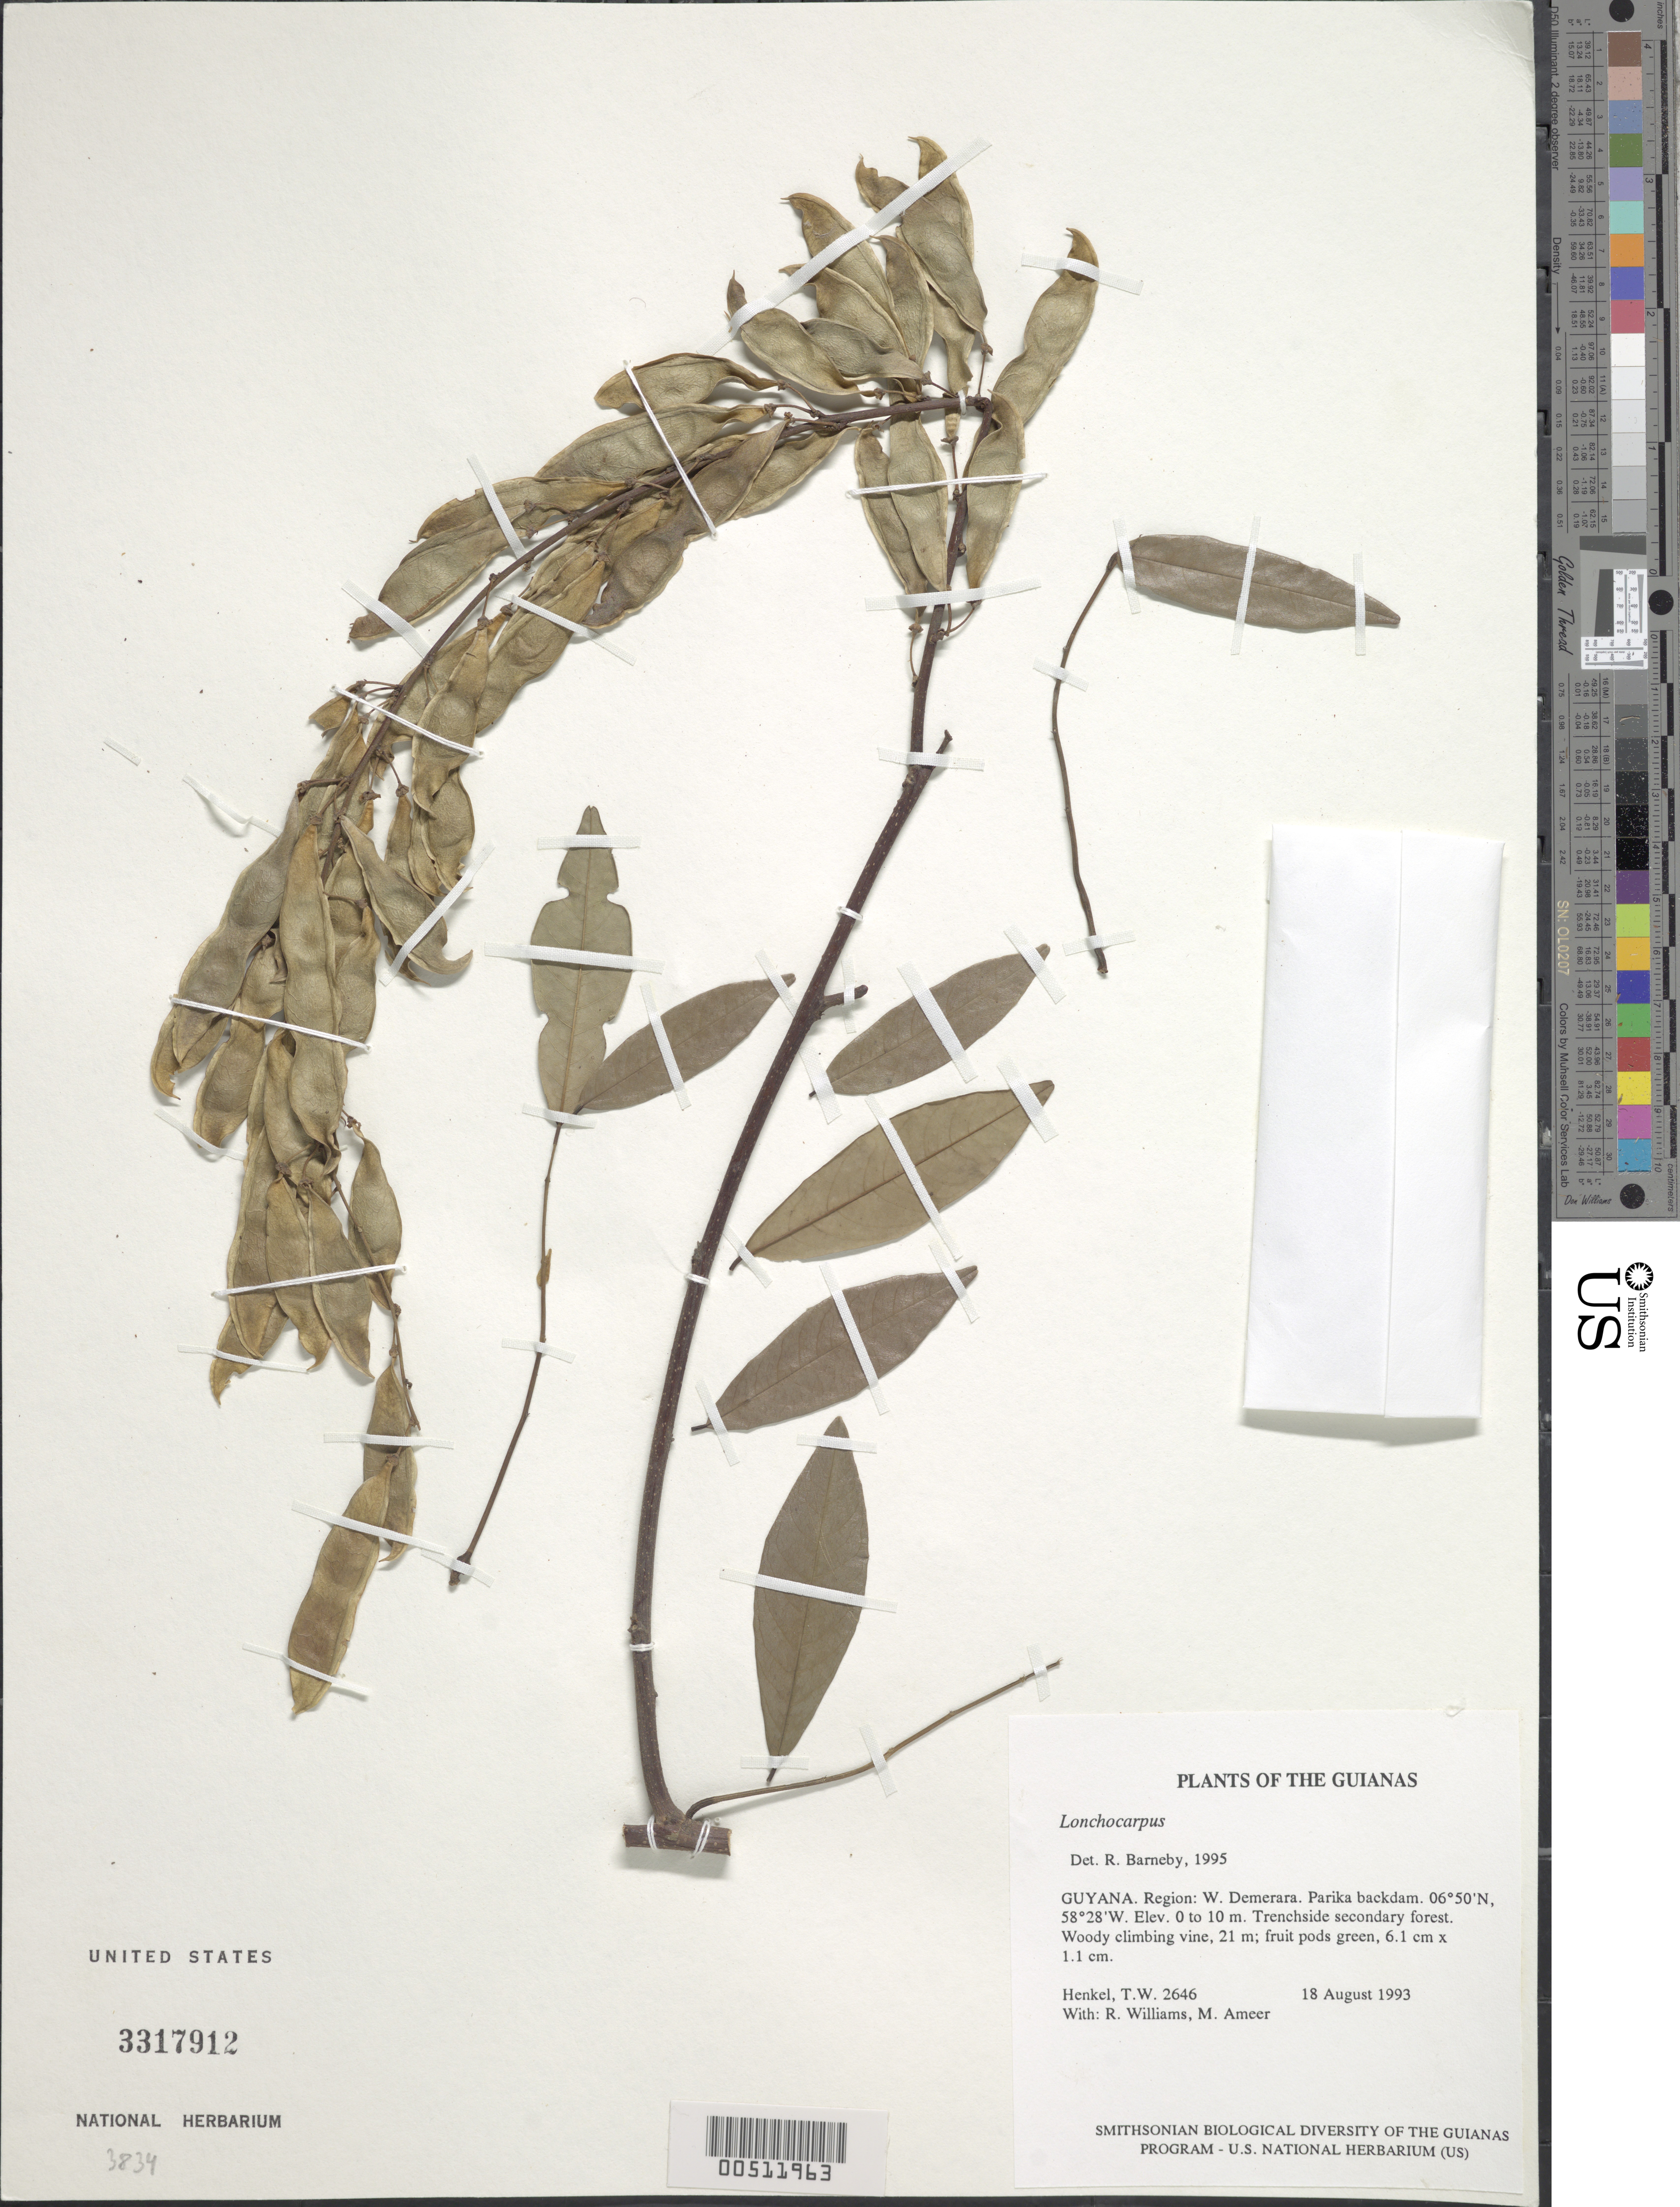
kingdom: Plantae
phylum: Tracheophyta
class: Magnoliopsida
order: Fabales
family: Fabaceae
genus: Lonchocarpus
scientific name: Lonchocarpus sp.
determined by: Barneby, Rupert C., (NY)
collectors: T. Henkel, R. Williams & M. Ameer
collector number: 2646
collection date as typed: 18 August 1993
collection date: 1993-08-18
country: Guyana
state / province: Essequibo Isl-W. Demerara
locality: Parika backdam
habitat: Trenchside secondary forest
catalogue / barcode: US 3317912